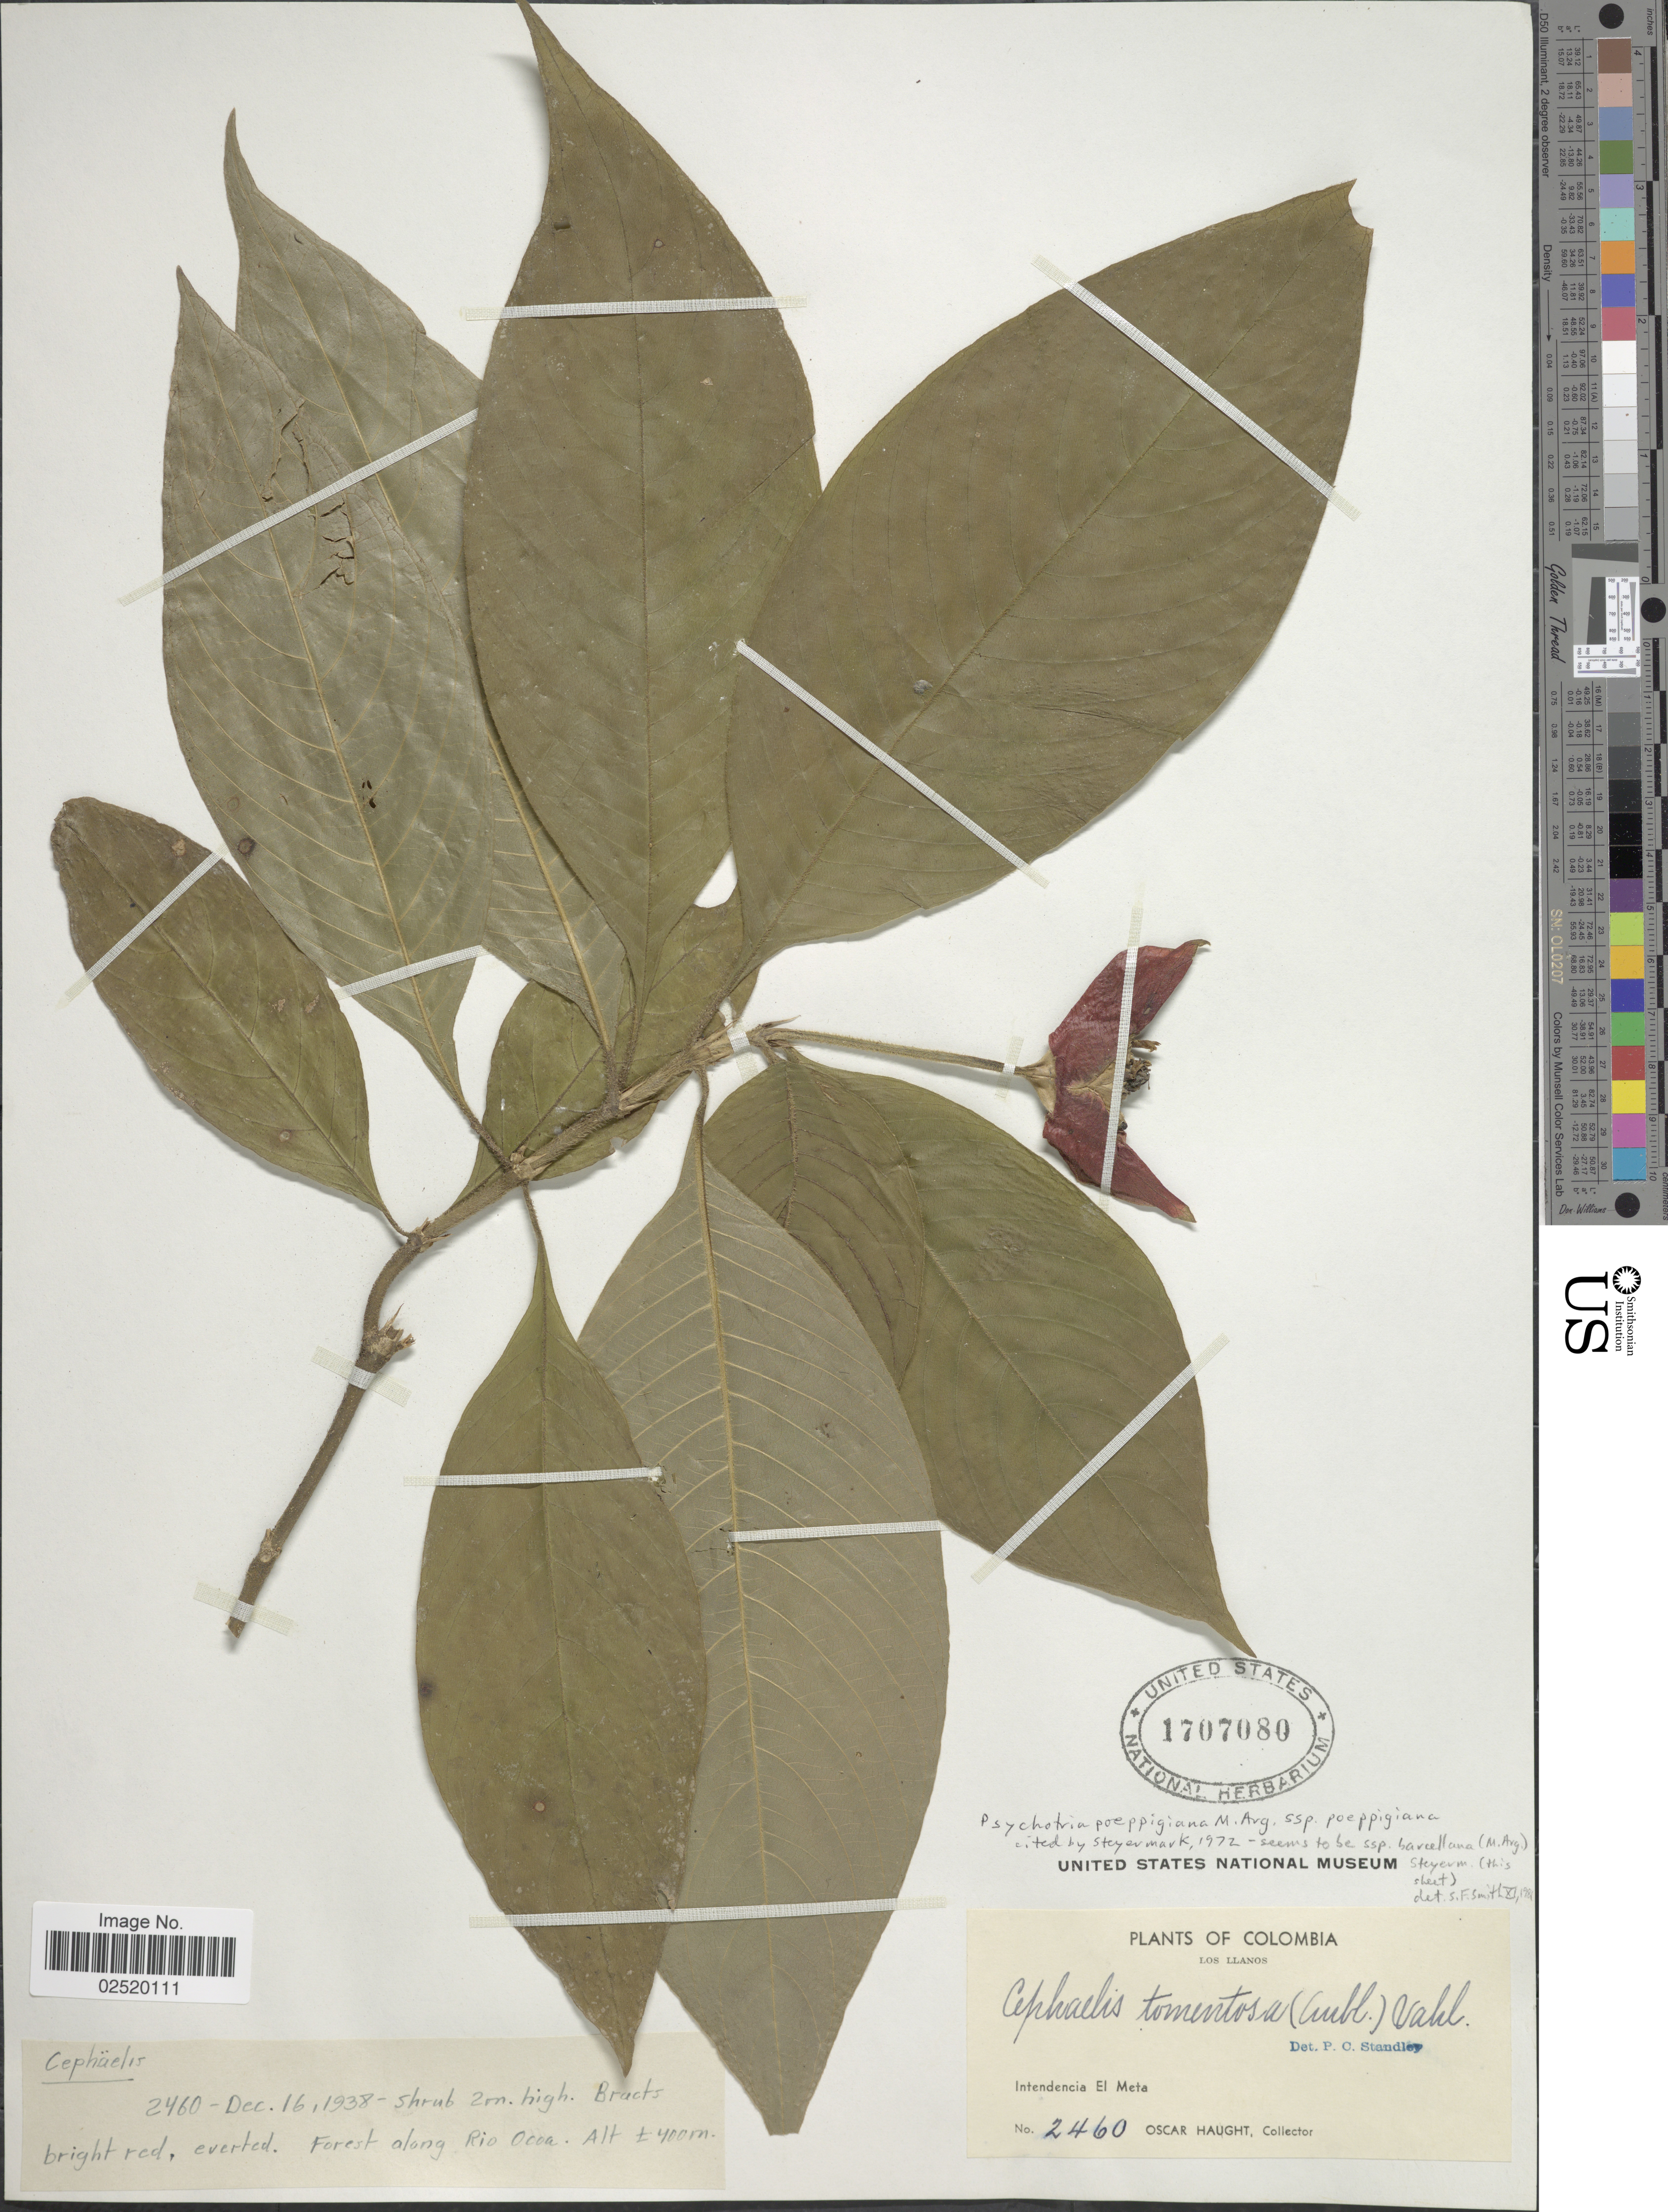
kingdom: Plantae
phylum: Tracheophyta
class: Magnoliopsida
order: Gentianales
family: Rubiaceae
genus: Psychotria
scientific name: Psychotria poeppigiana subsp. poeppigiana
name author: Müll. Arg.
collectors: O. L. Haught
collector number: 2460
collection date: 1938-12-16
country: Colombia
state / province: Meta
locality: Los Llanos, Intendencia El Meta, Forest along Rio Ocoa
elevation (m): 400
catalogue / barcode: US 1707080